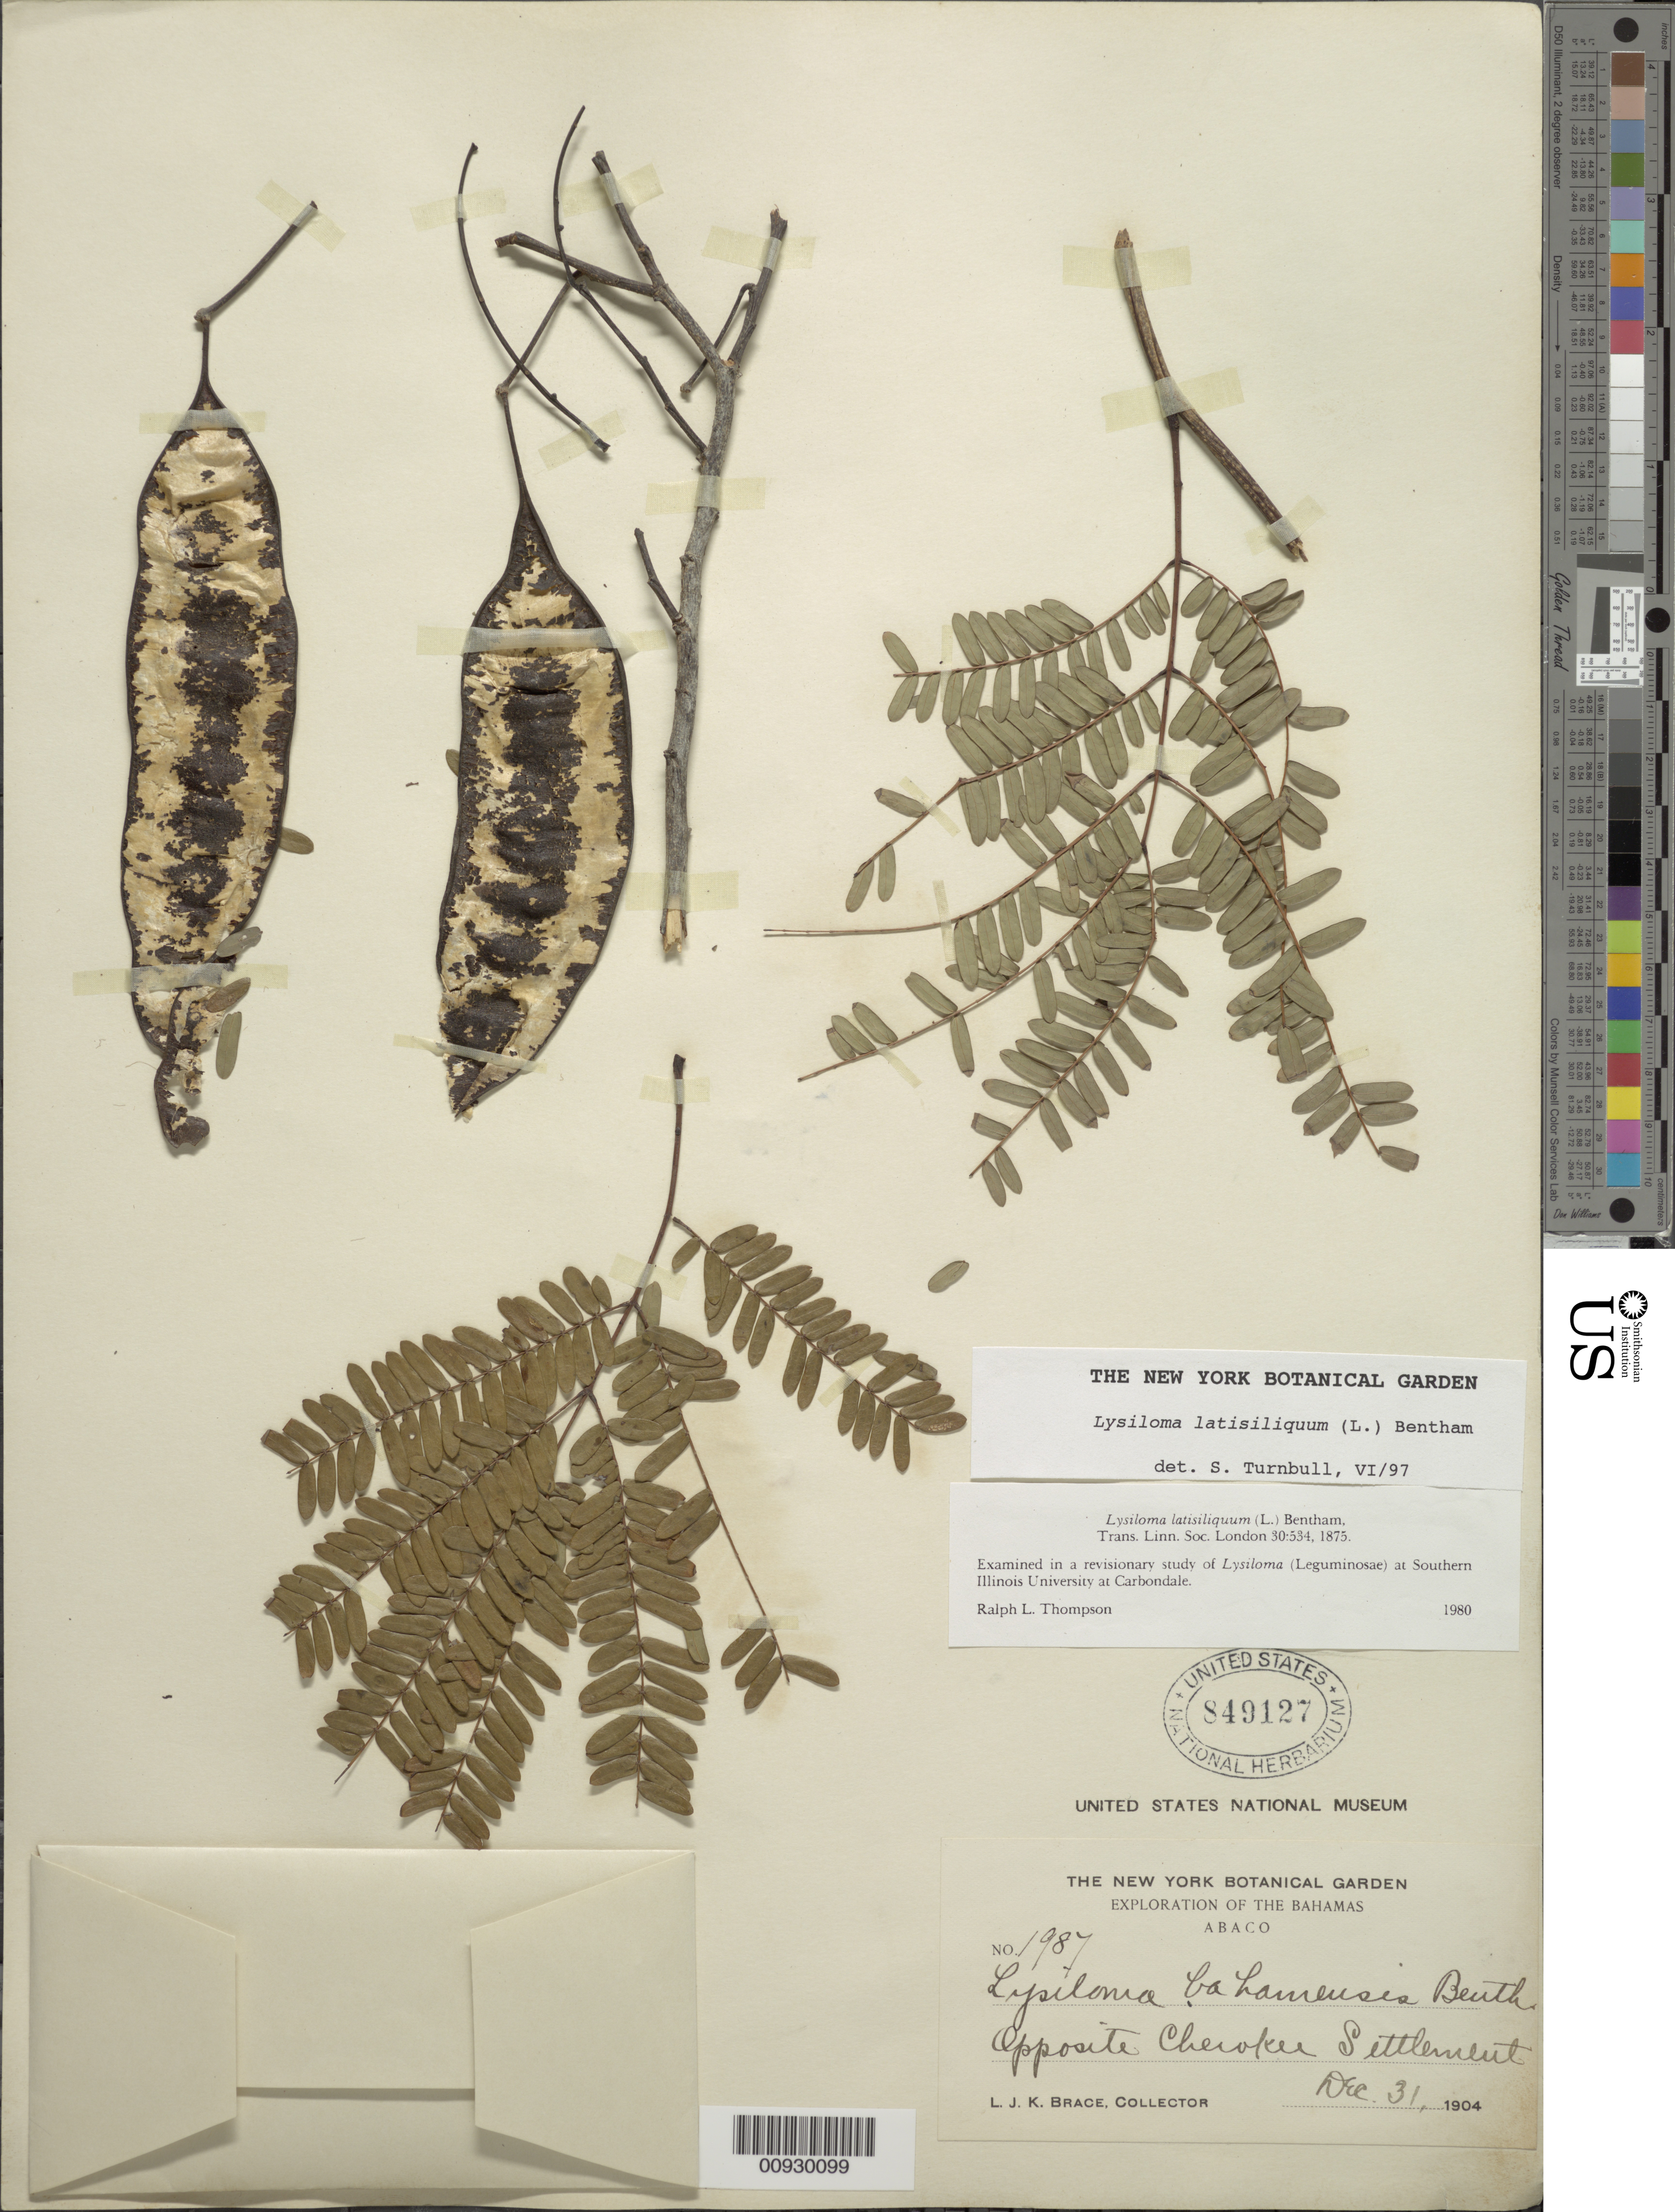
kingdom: Plantae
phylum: Tracheophyta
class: Magnoliopsida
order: Fabales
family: Fabaceae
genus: Lysiloma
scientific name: Lysiloma latisiliquum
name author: (L.) Benth.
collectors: L. J. K. Brace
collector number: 1987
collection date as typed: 31 Dec 1904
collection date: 1904-12-31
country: Bahamas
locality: Opposite Cherokee Settlement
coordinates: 0 N, 0 E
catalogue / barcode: US 849127